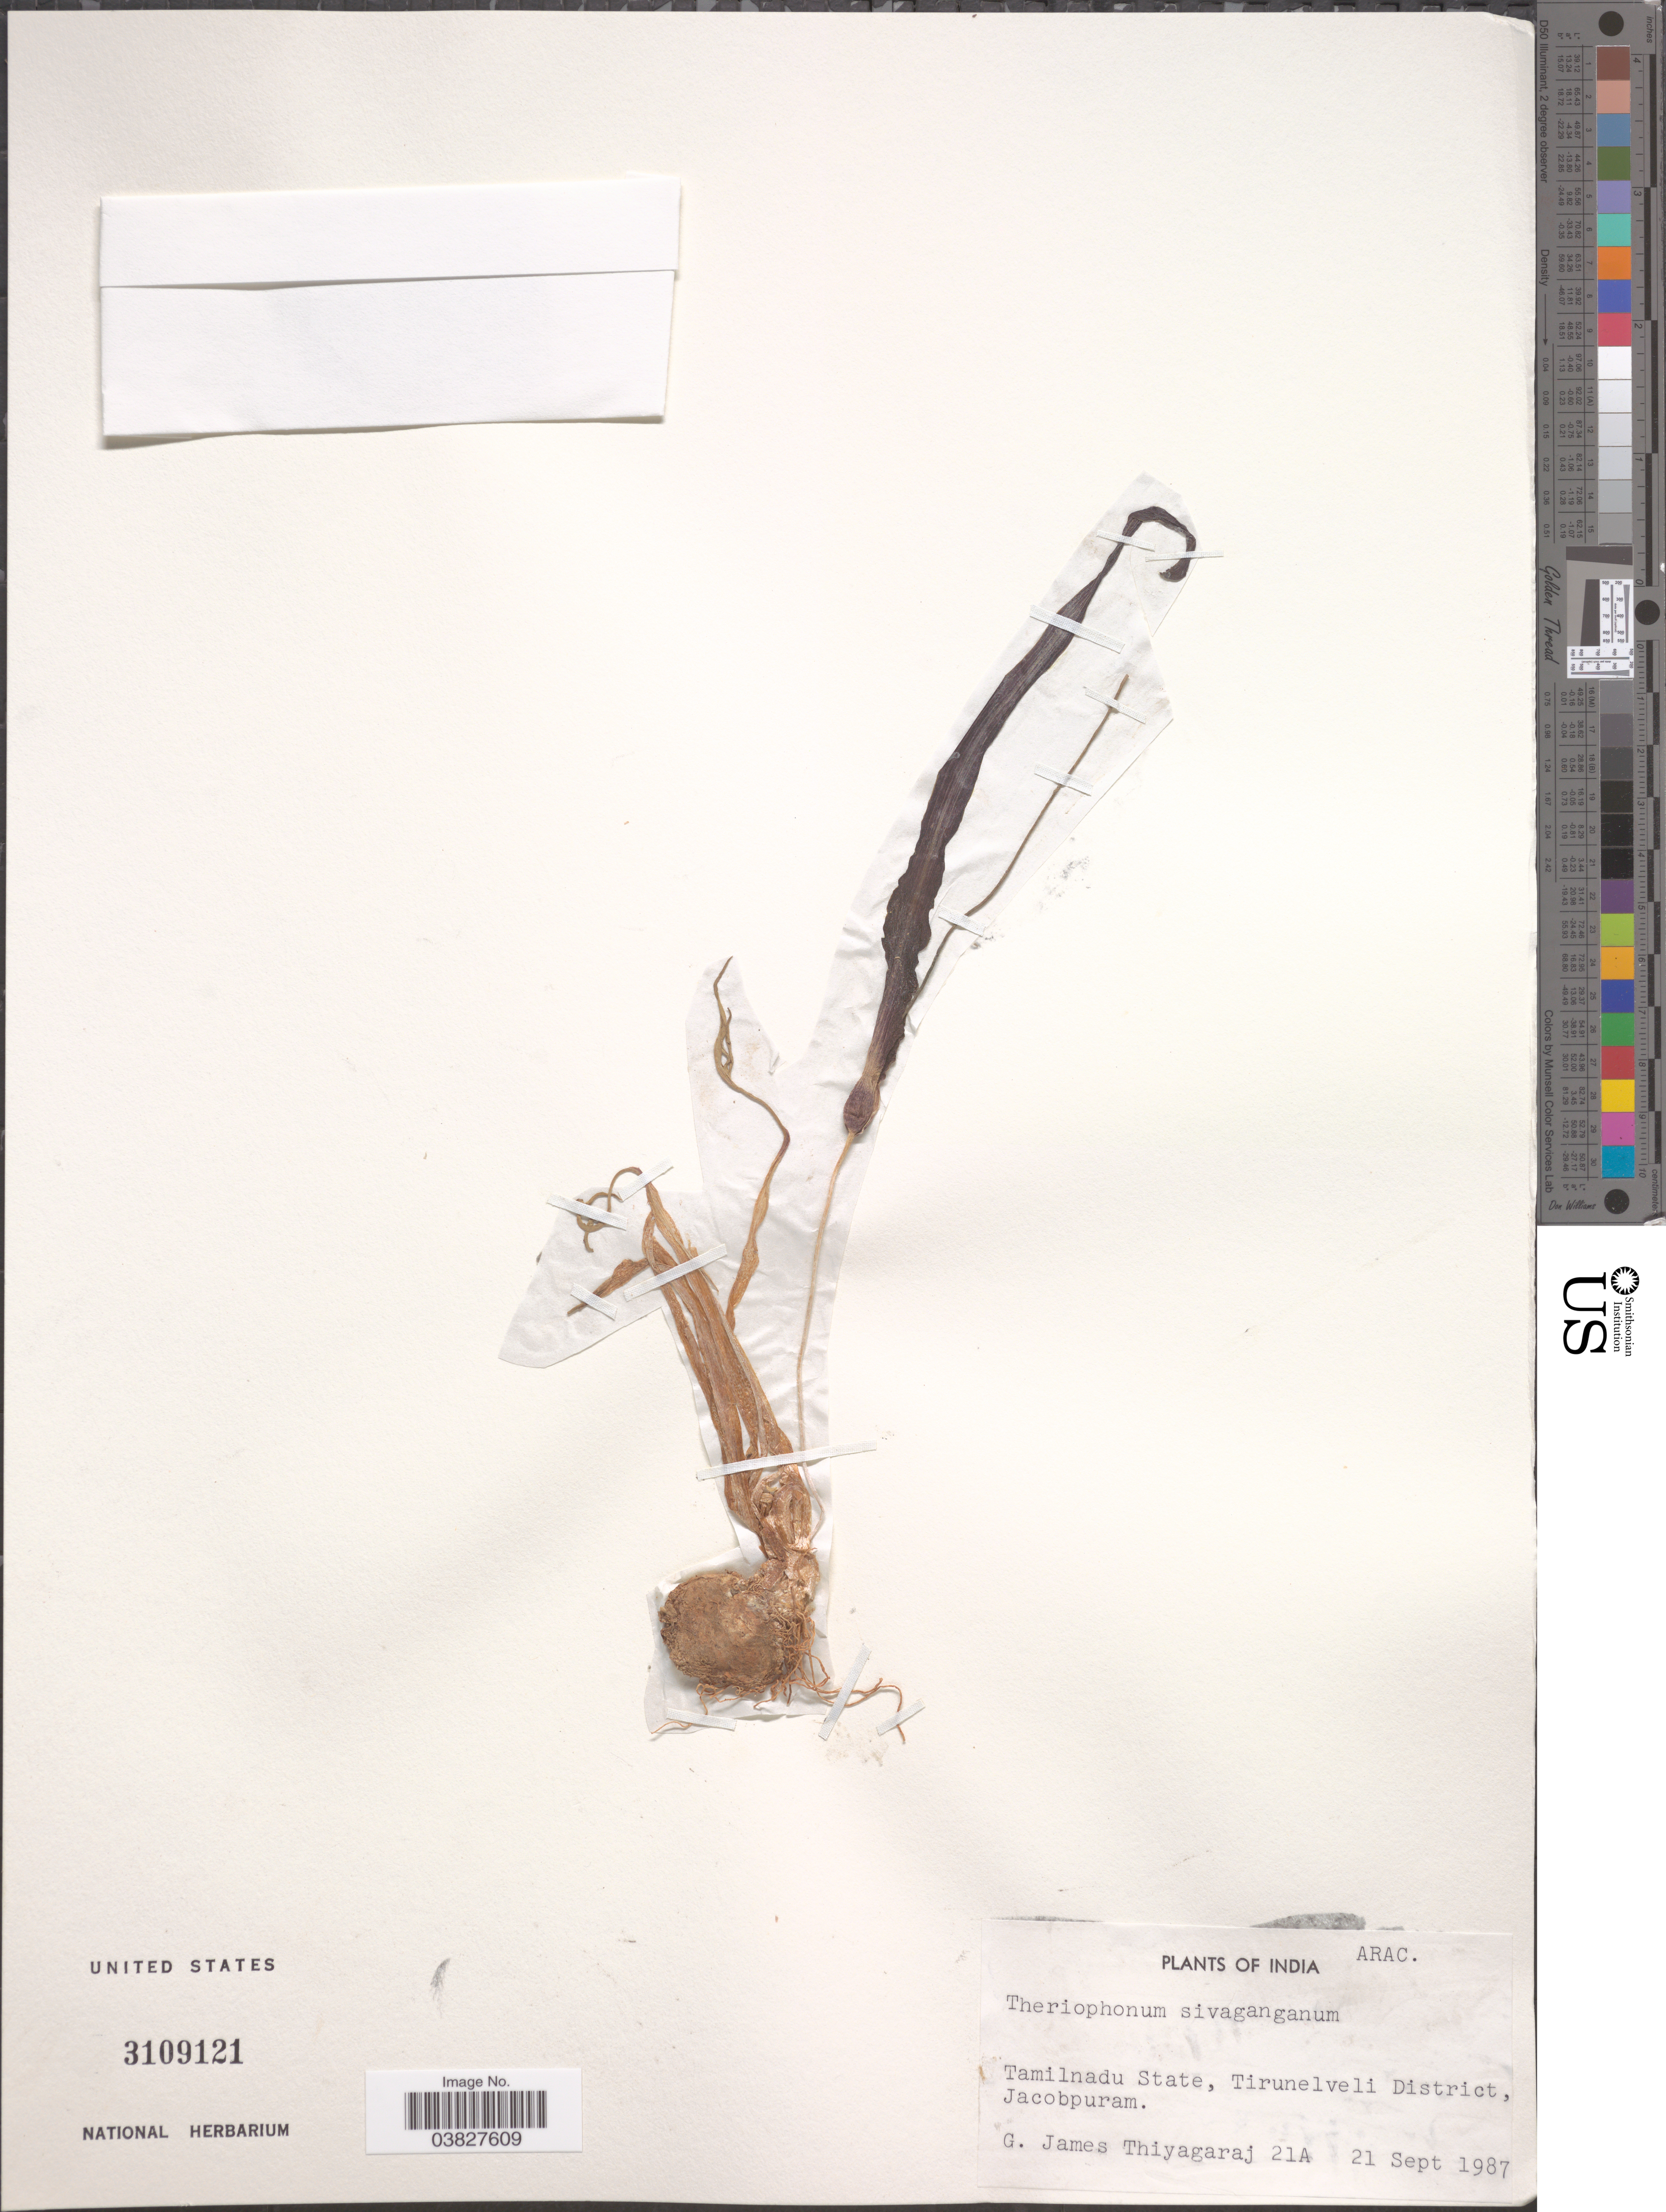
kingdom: Plantae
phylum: Tracheophyta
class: Liliopsida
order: Alismatales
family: Araceae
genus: Theriophonum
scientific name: Theriophonum sivaganganum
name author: (Ramam. & Sebastine) Bogner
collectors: G. Thiyagaraj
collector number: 21A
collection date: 1987-09-21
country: India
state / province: Tamil Nadu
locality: Tamilnadu State, Tirunelveli District, Jacobpuram.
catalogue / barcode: US 3109121